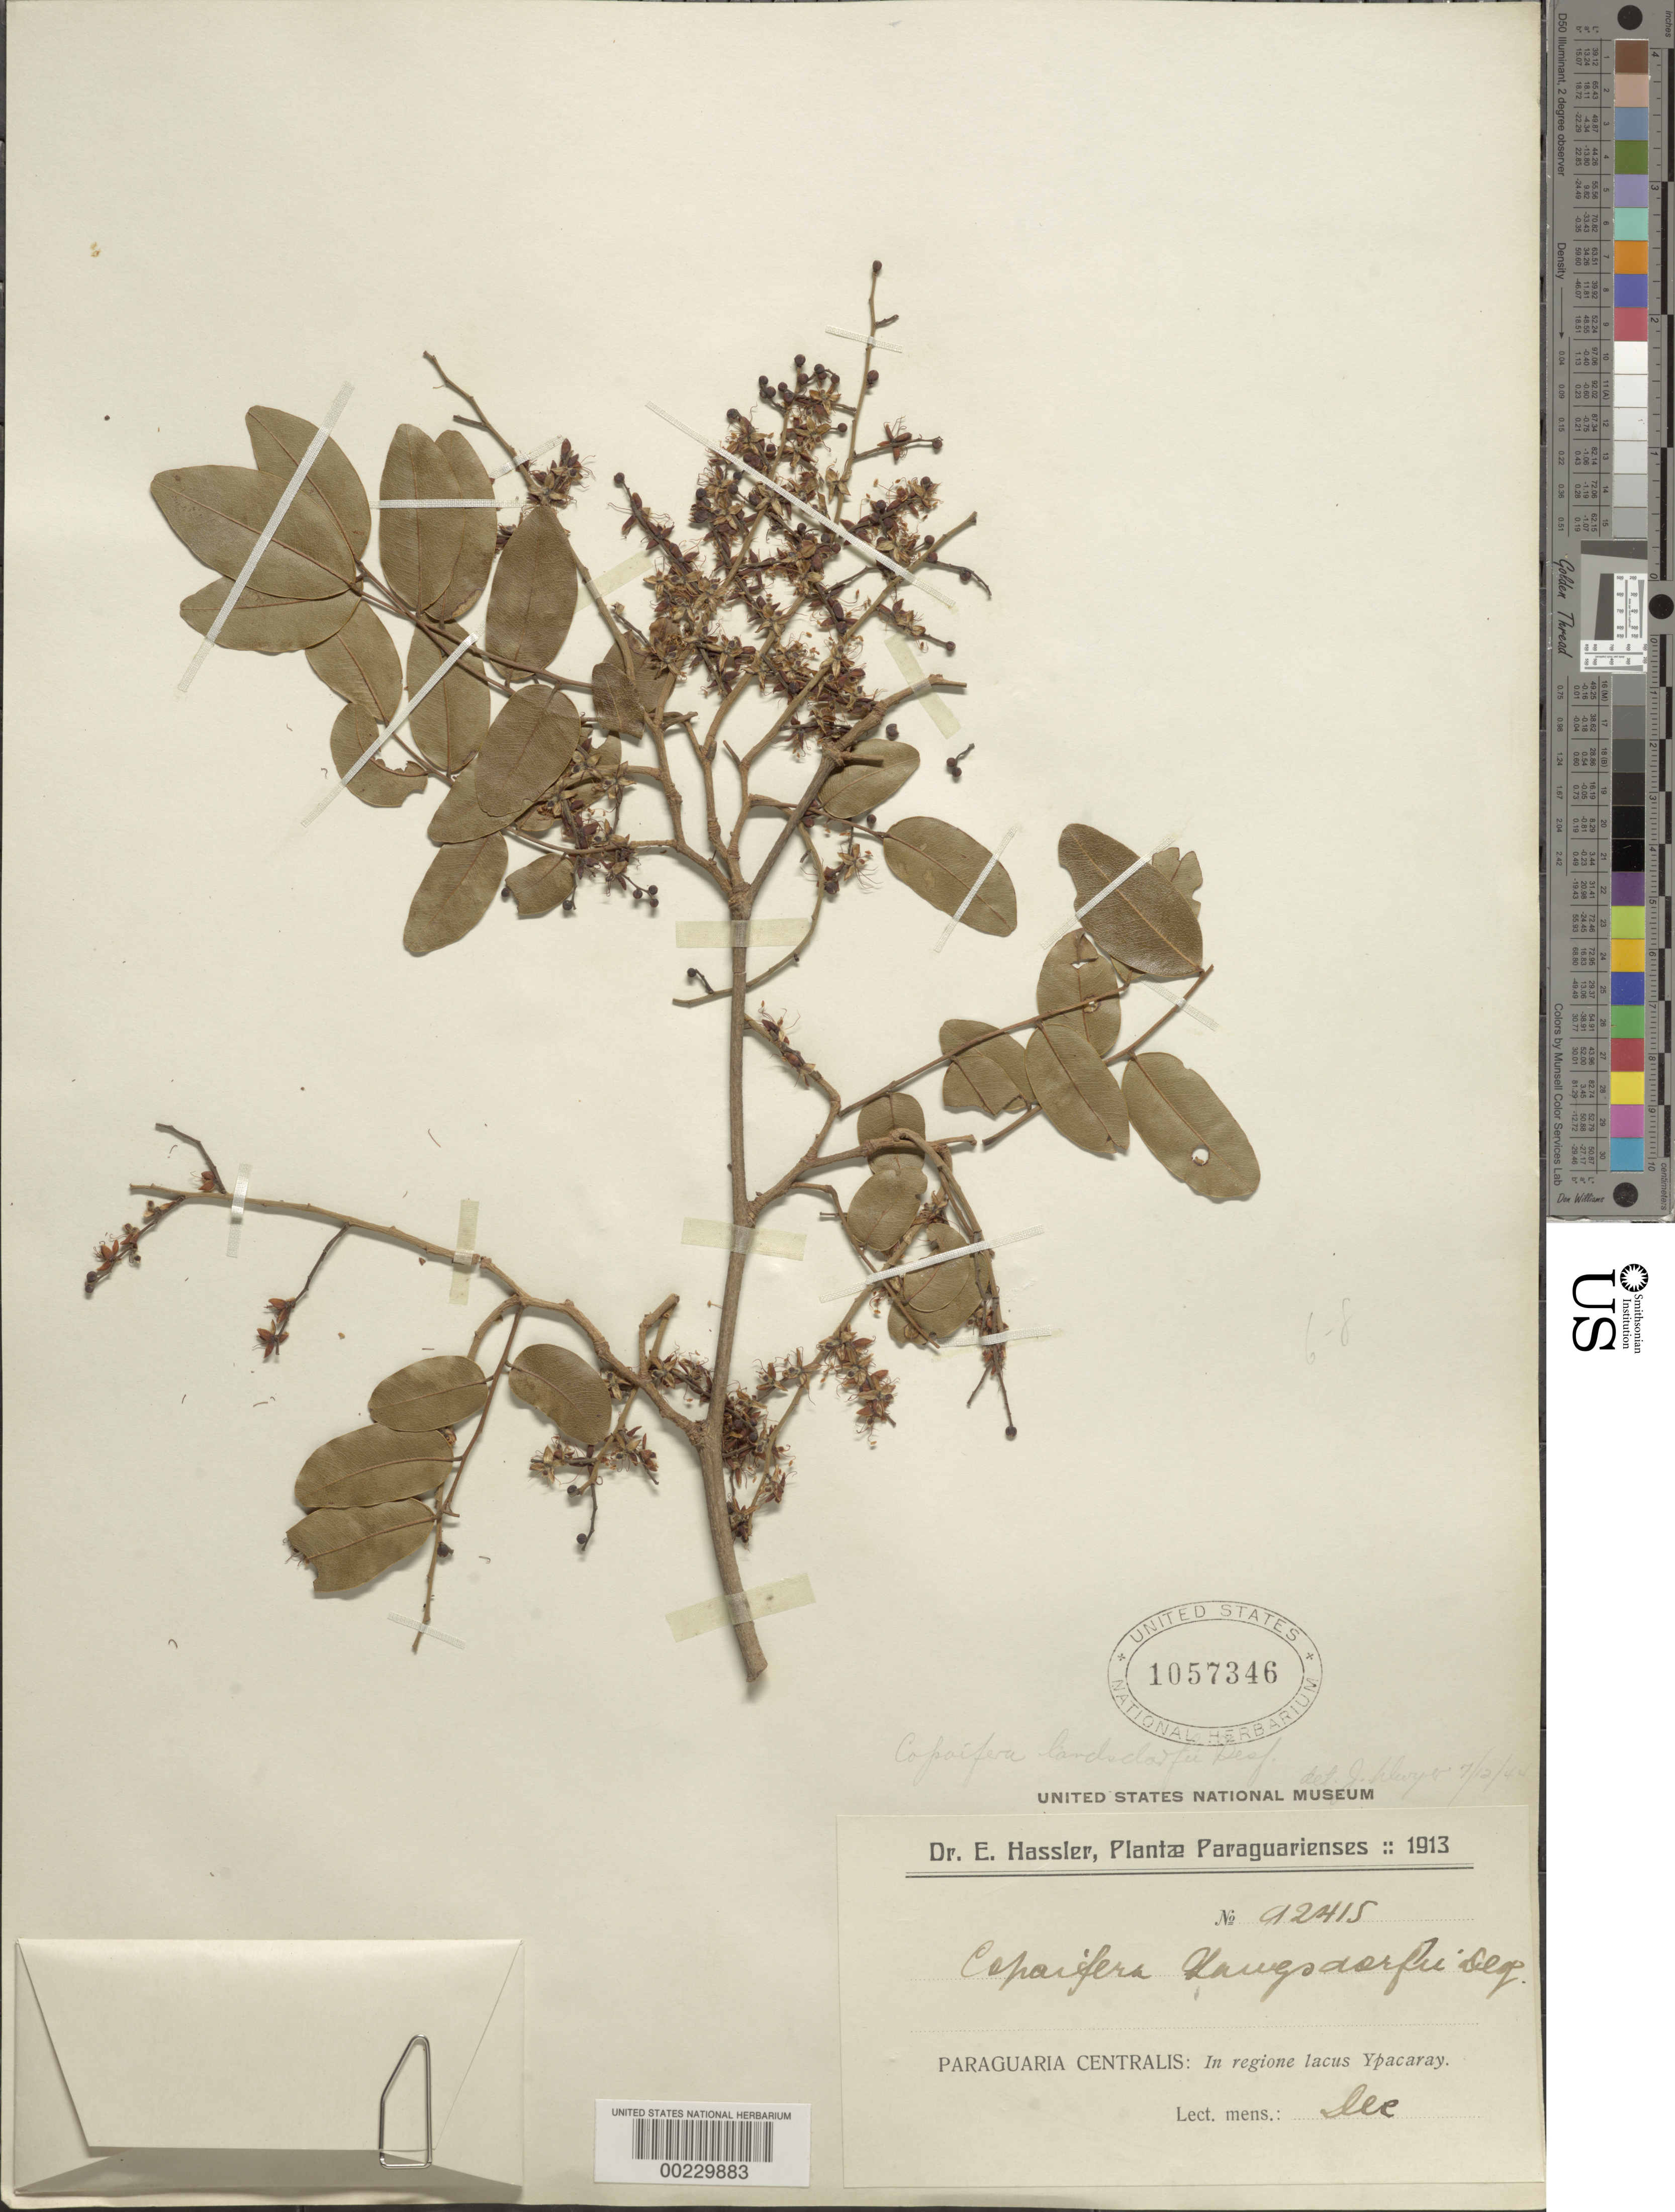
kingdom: Plantae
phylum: Tracheophyta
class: Magnoliopsida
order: Fabales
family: Fabaceae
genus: Copaifera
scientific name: Copaifera langsdorffii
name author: Desf.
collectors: E. Hassler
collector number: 12415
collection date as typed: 1913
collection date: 1913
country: Paraguay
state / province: Central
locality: In the region of lake ypacaray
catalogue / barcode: US 1057346